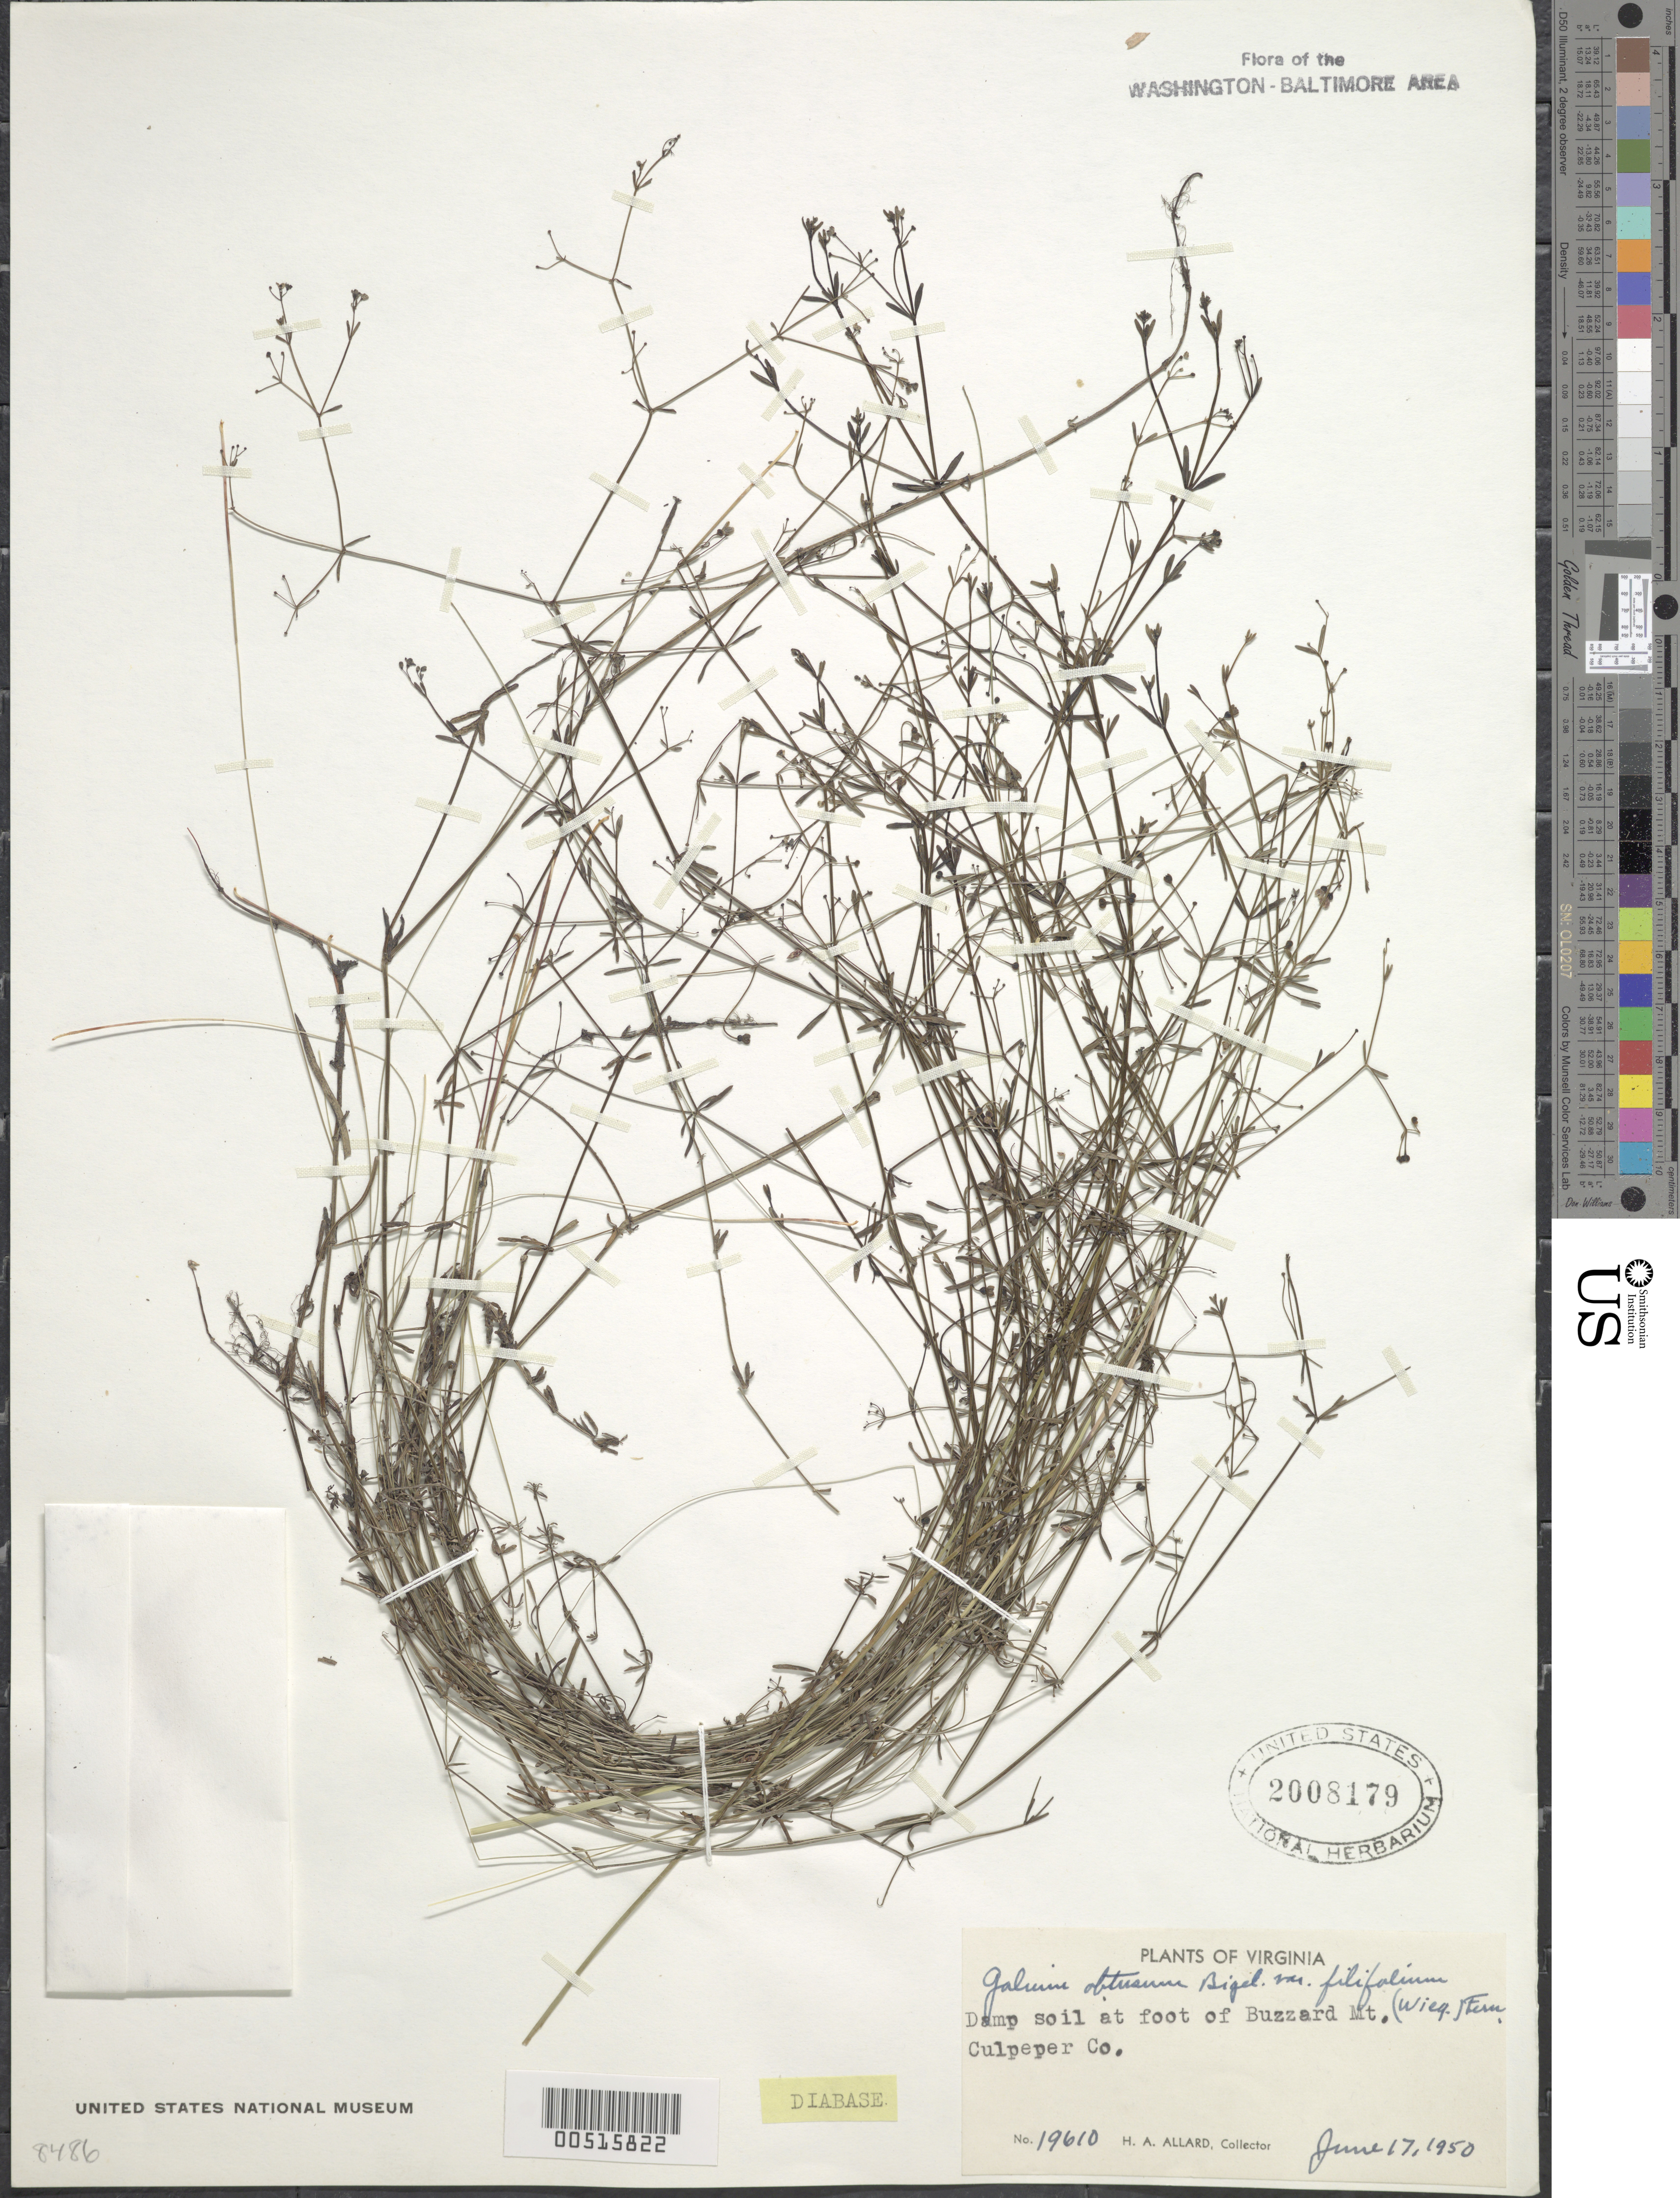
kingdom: Plantae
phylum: Tracheophyta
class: Magnoliopsida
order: Gentianales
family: Rubiaceae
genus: Galium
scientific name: Galium obtusum var. filifolium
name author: (Wiegand) Fernald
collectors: H. A. Allard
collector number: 19610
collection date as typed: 17 Jun 1950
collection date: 1950-06-17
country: United States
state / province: Virginia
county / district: Culpeper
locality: Buzzard Mt.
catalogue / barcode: US 2008179